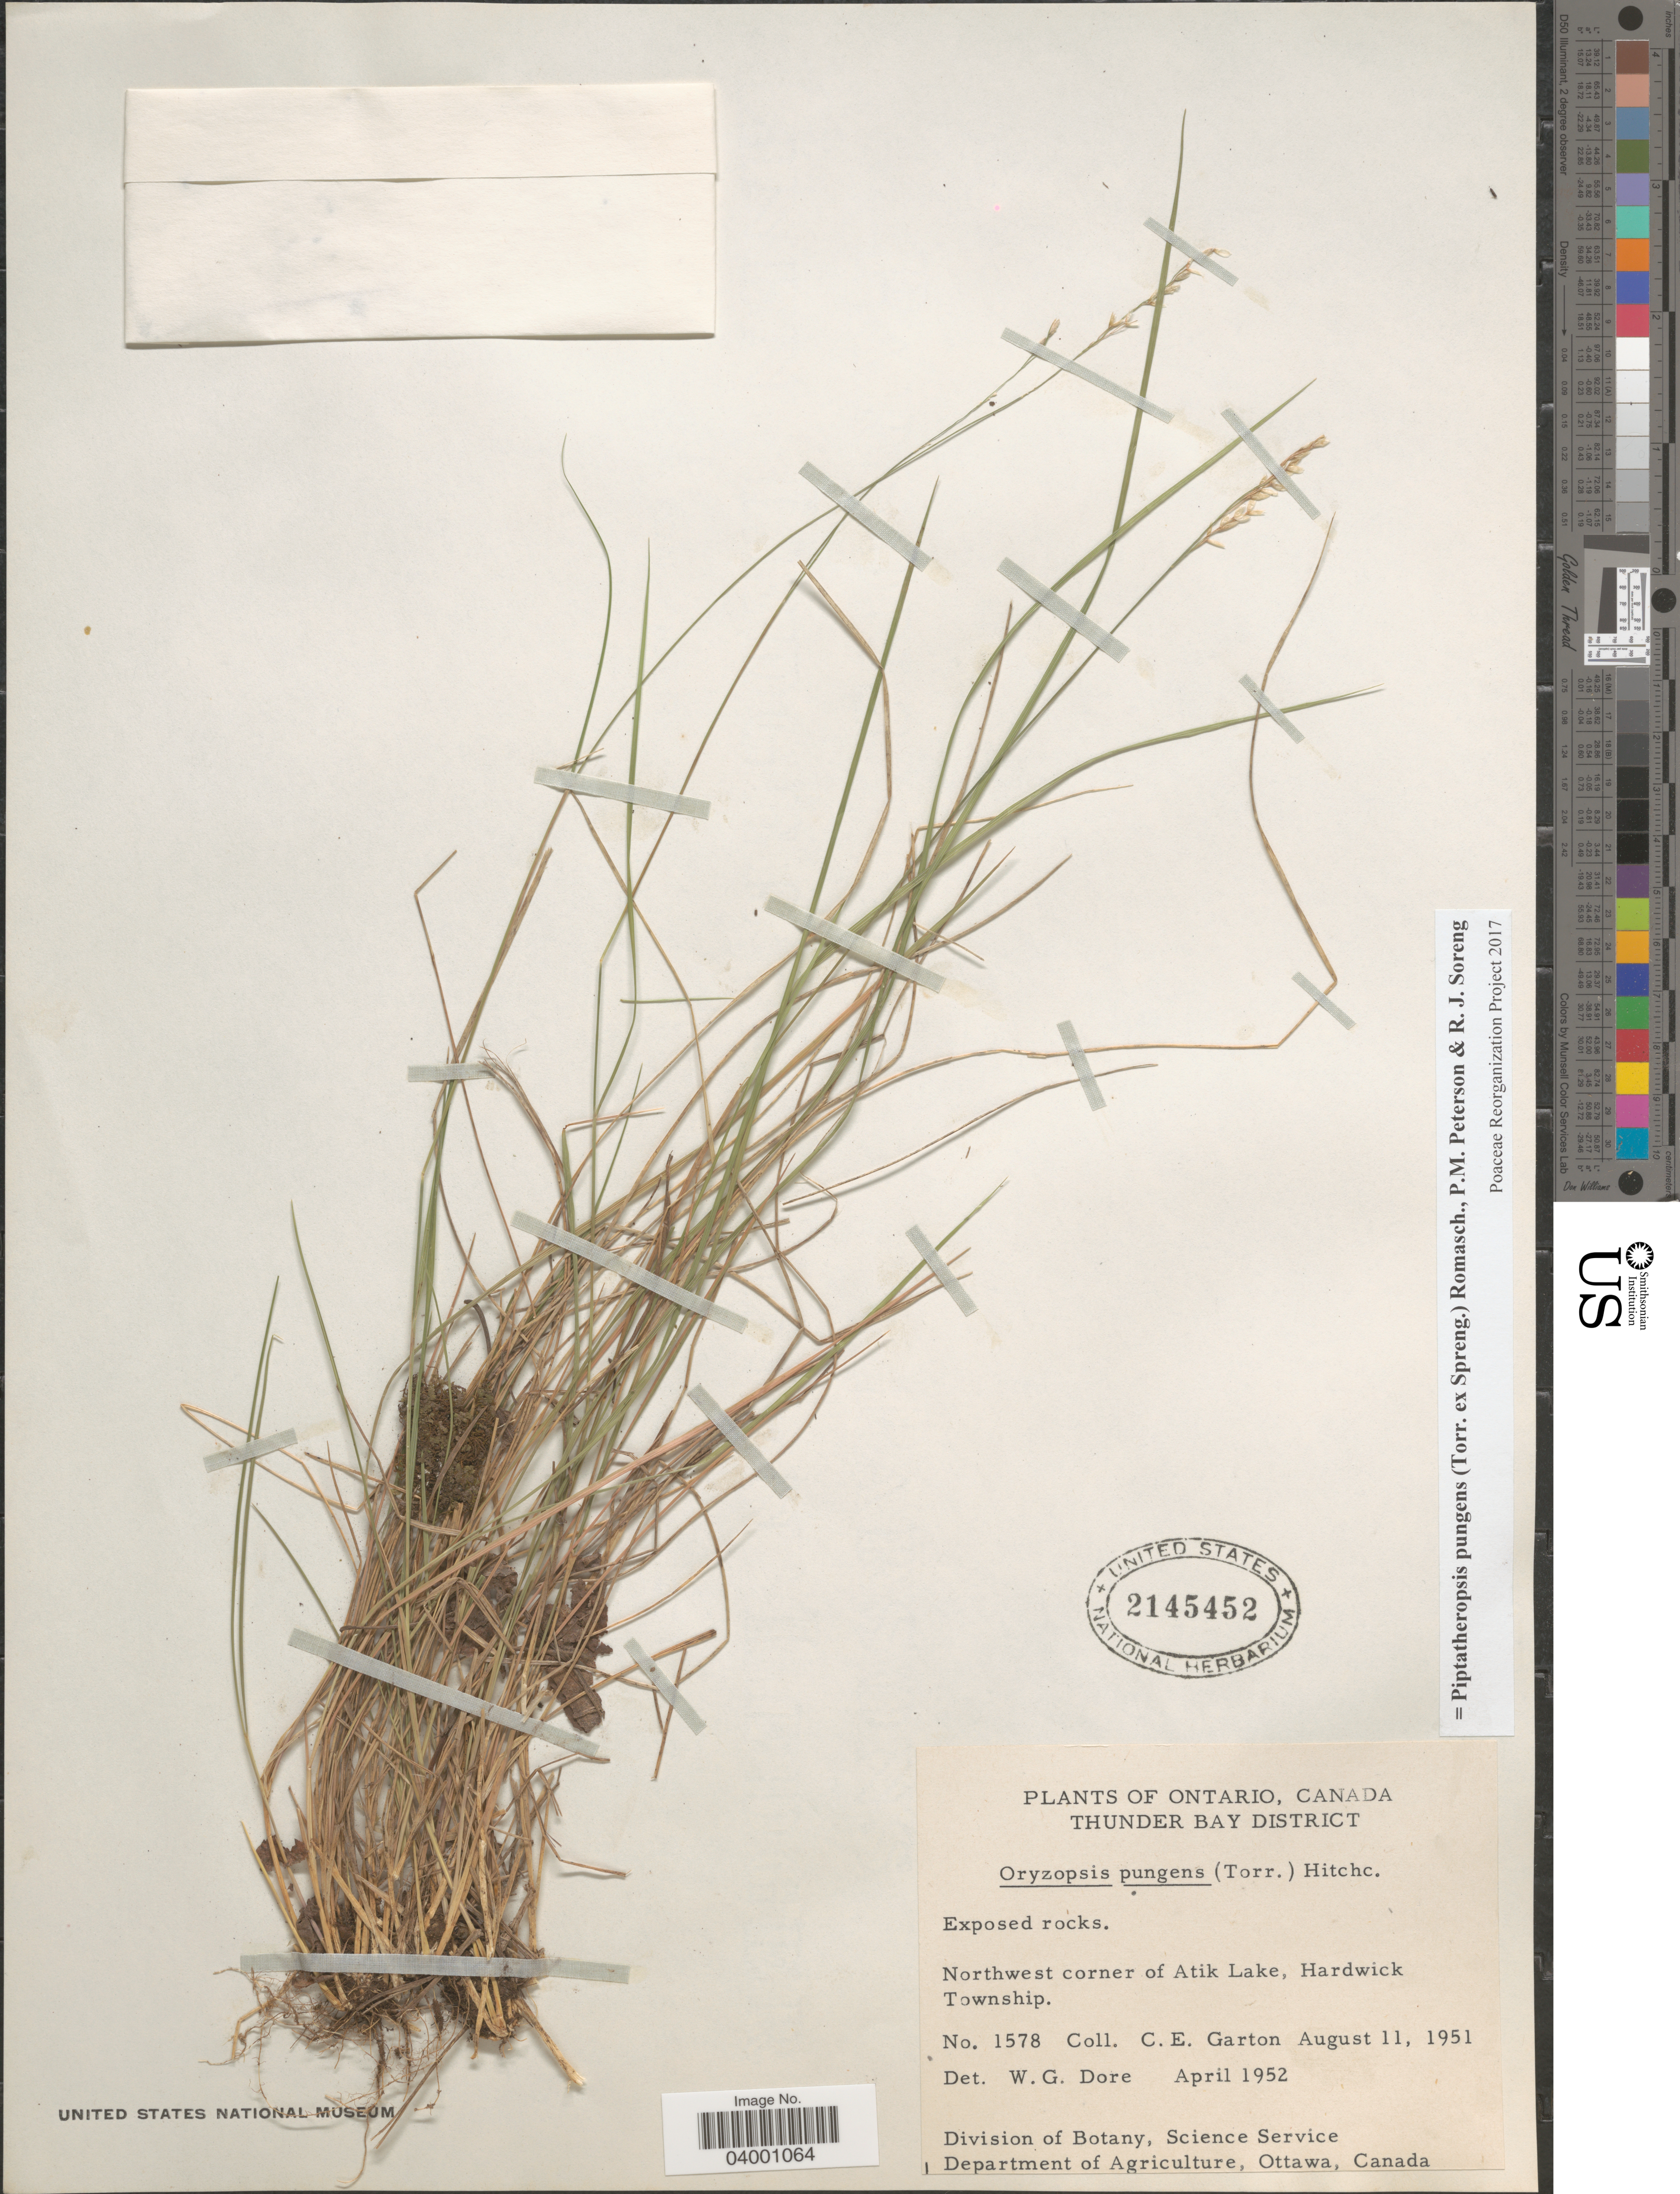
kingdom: Plantae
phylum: Tracheophyta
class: Liliopsida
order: Poales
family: Poaceae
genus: Piptatheropsis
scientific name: Piptatheropsis pungens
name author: (Torr. ex Spreng.) Romasch. et al.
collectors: C. E. Garton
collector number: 1578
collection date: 1951-08-11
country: Canada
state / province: Ontario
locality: Thunder Bay District. Northwest corner of Atik Lake, Hardwick Township.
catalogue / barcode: US 2145452